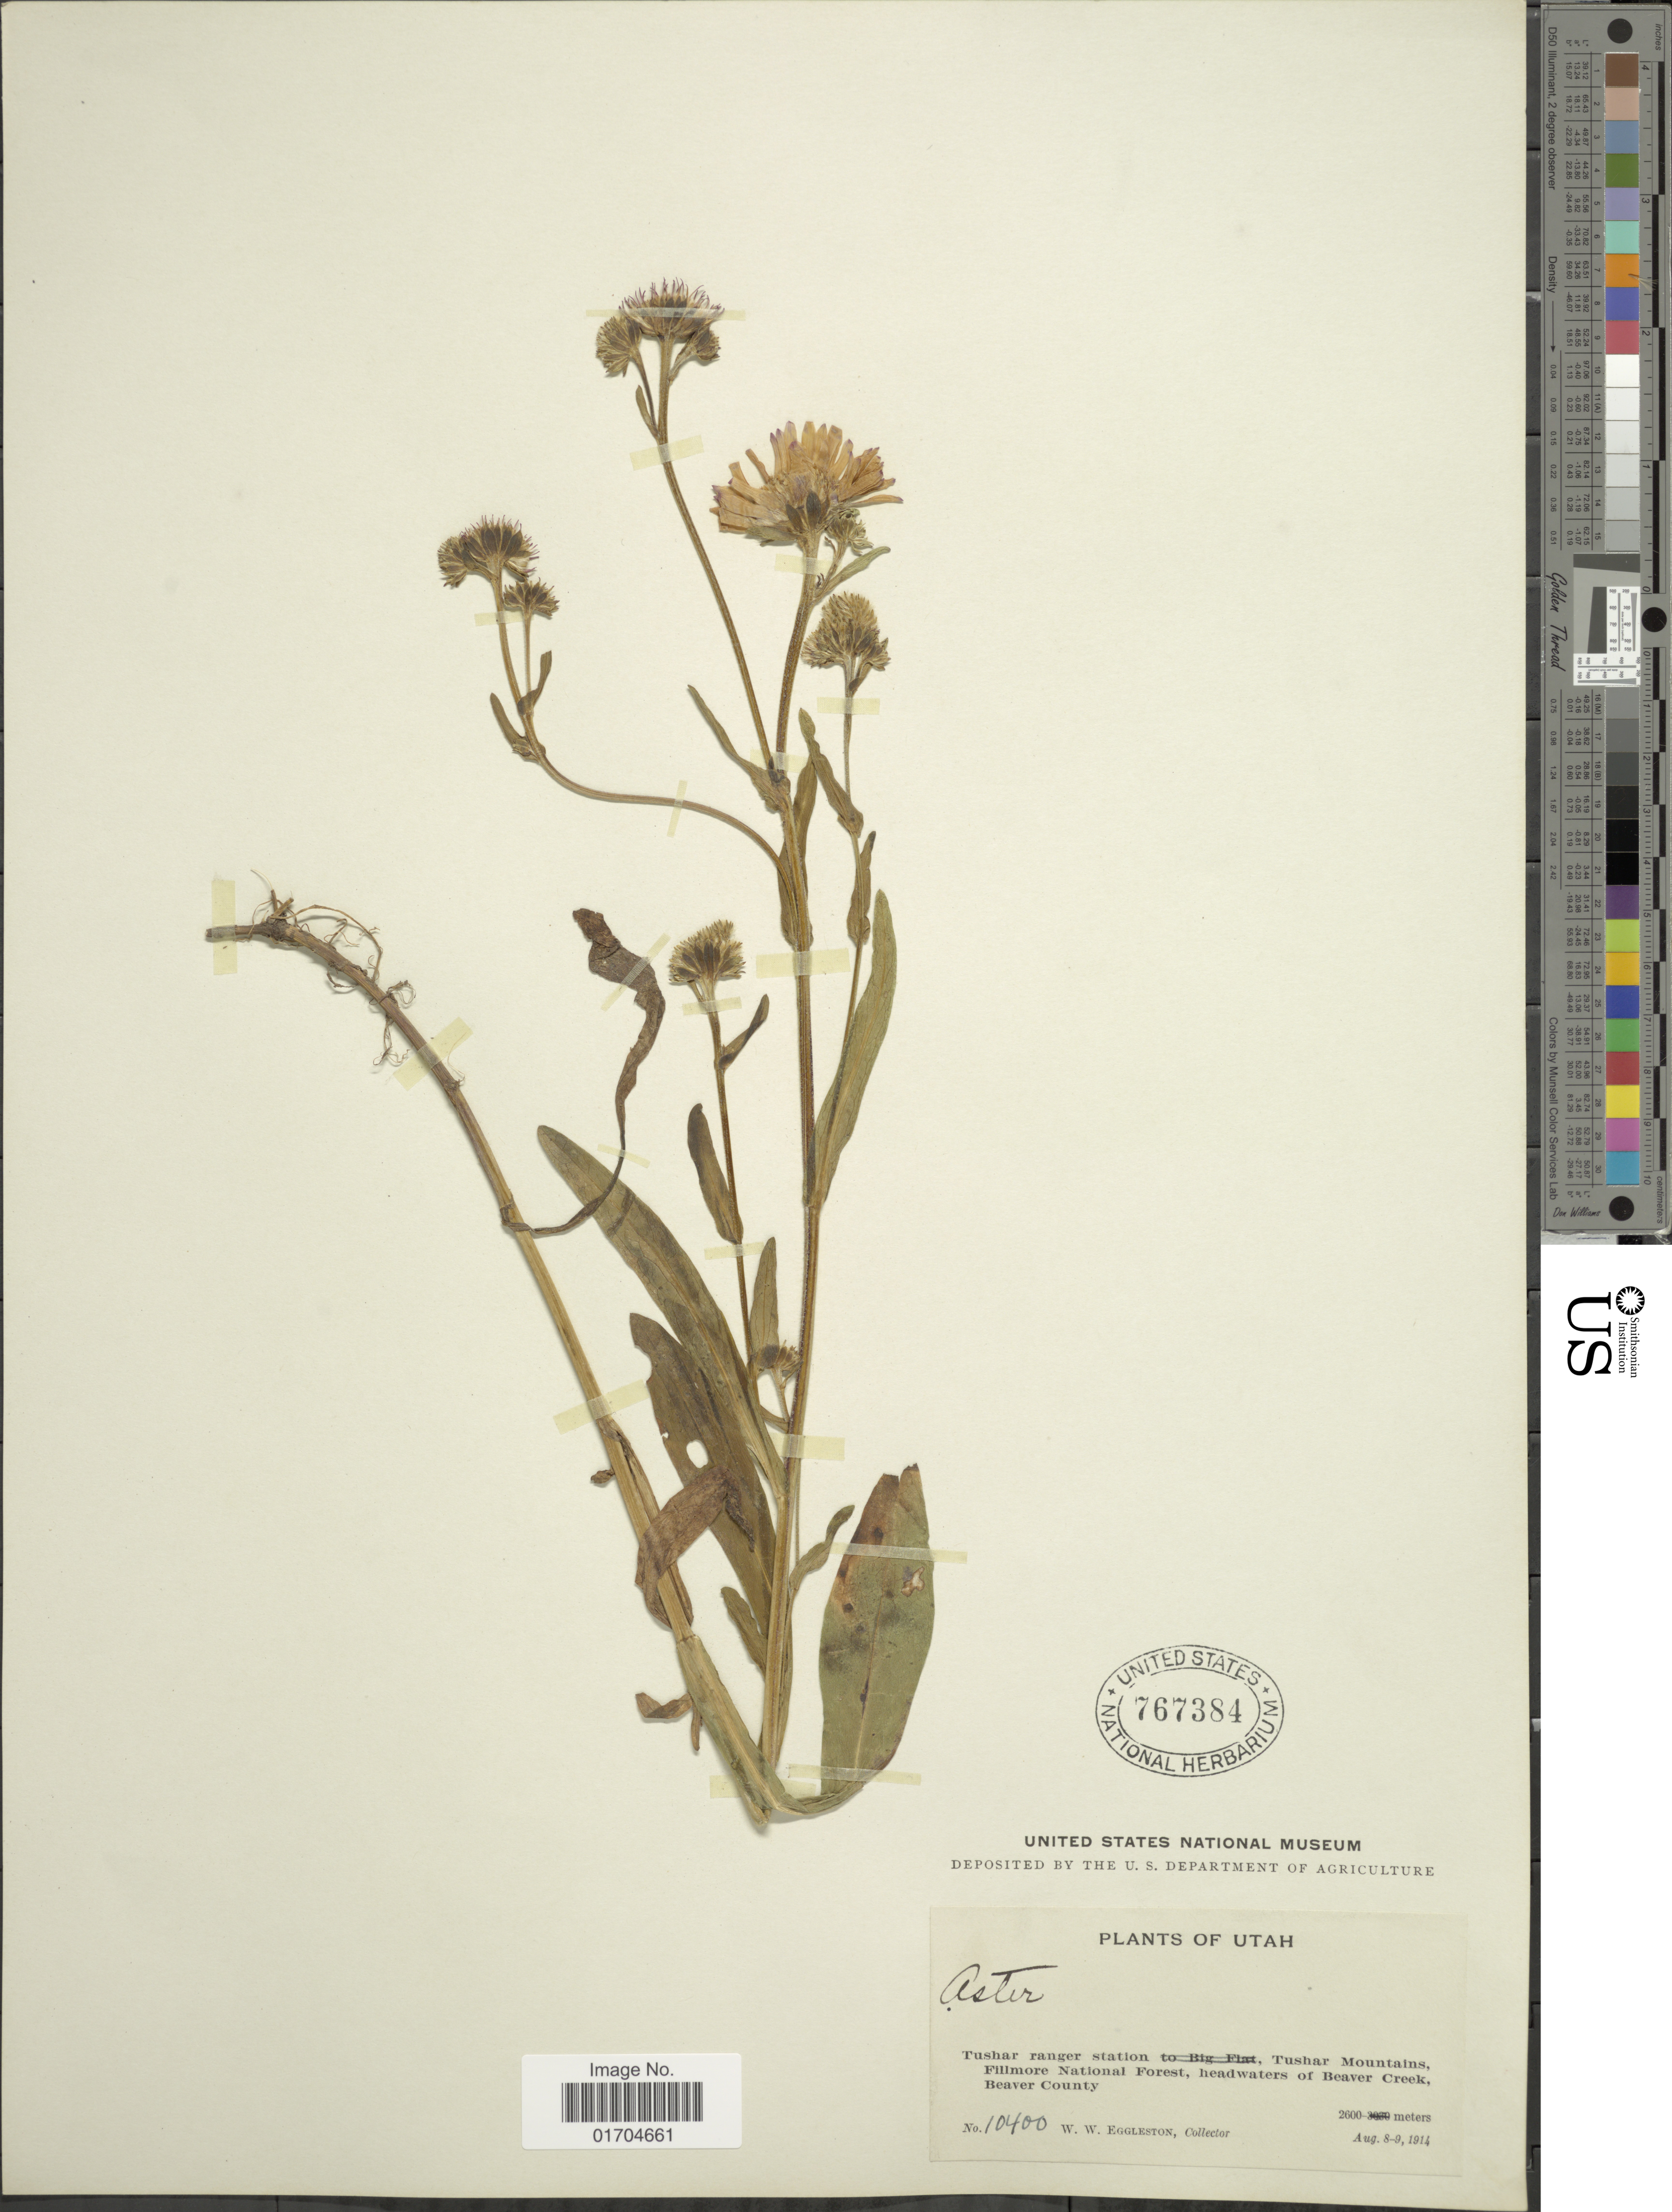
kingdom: Plantae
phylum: Tracheophyta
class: Magnoliopsida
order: Asterales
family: Asteraceae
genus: Symphyotrichum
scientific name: Symphyotrichum sp.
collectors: W. W. Eggleston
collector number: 10400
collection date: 1914-08-08/1914-08-09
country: United States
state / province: Utah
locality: Tushar ranger station, Tushar Mountains, Fillmore National Forest, headwaters of Beaver Creek, Beaver Creek, Beaver County.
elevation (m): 2600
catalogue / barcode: US 767384